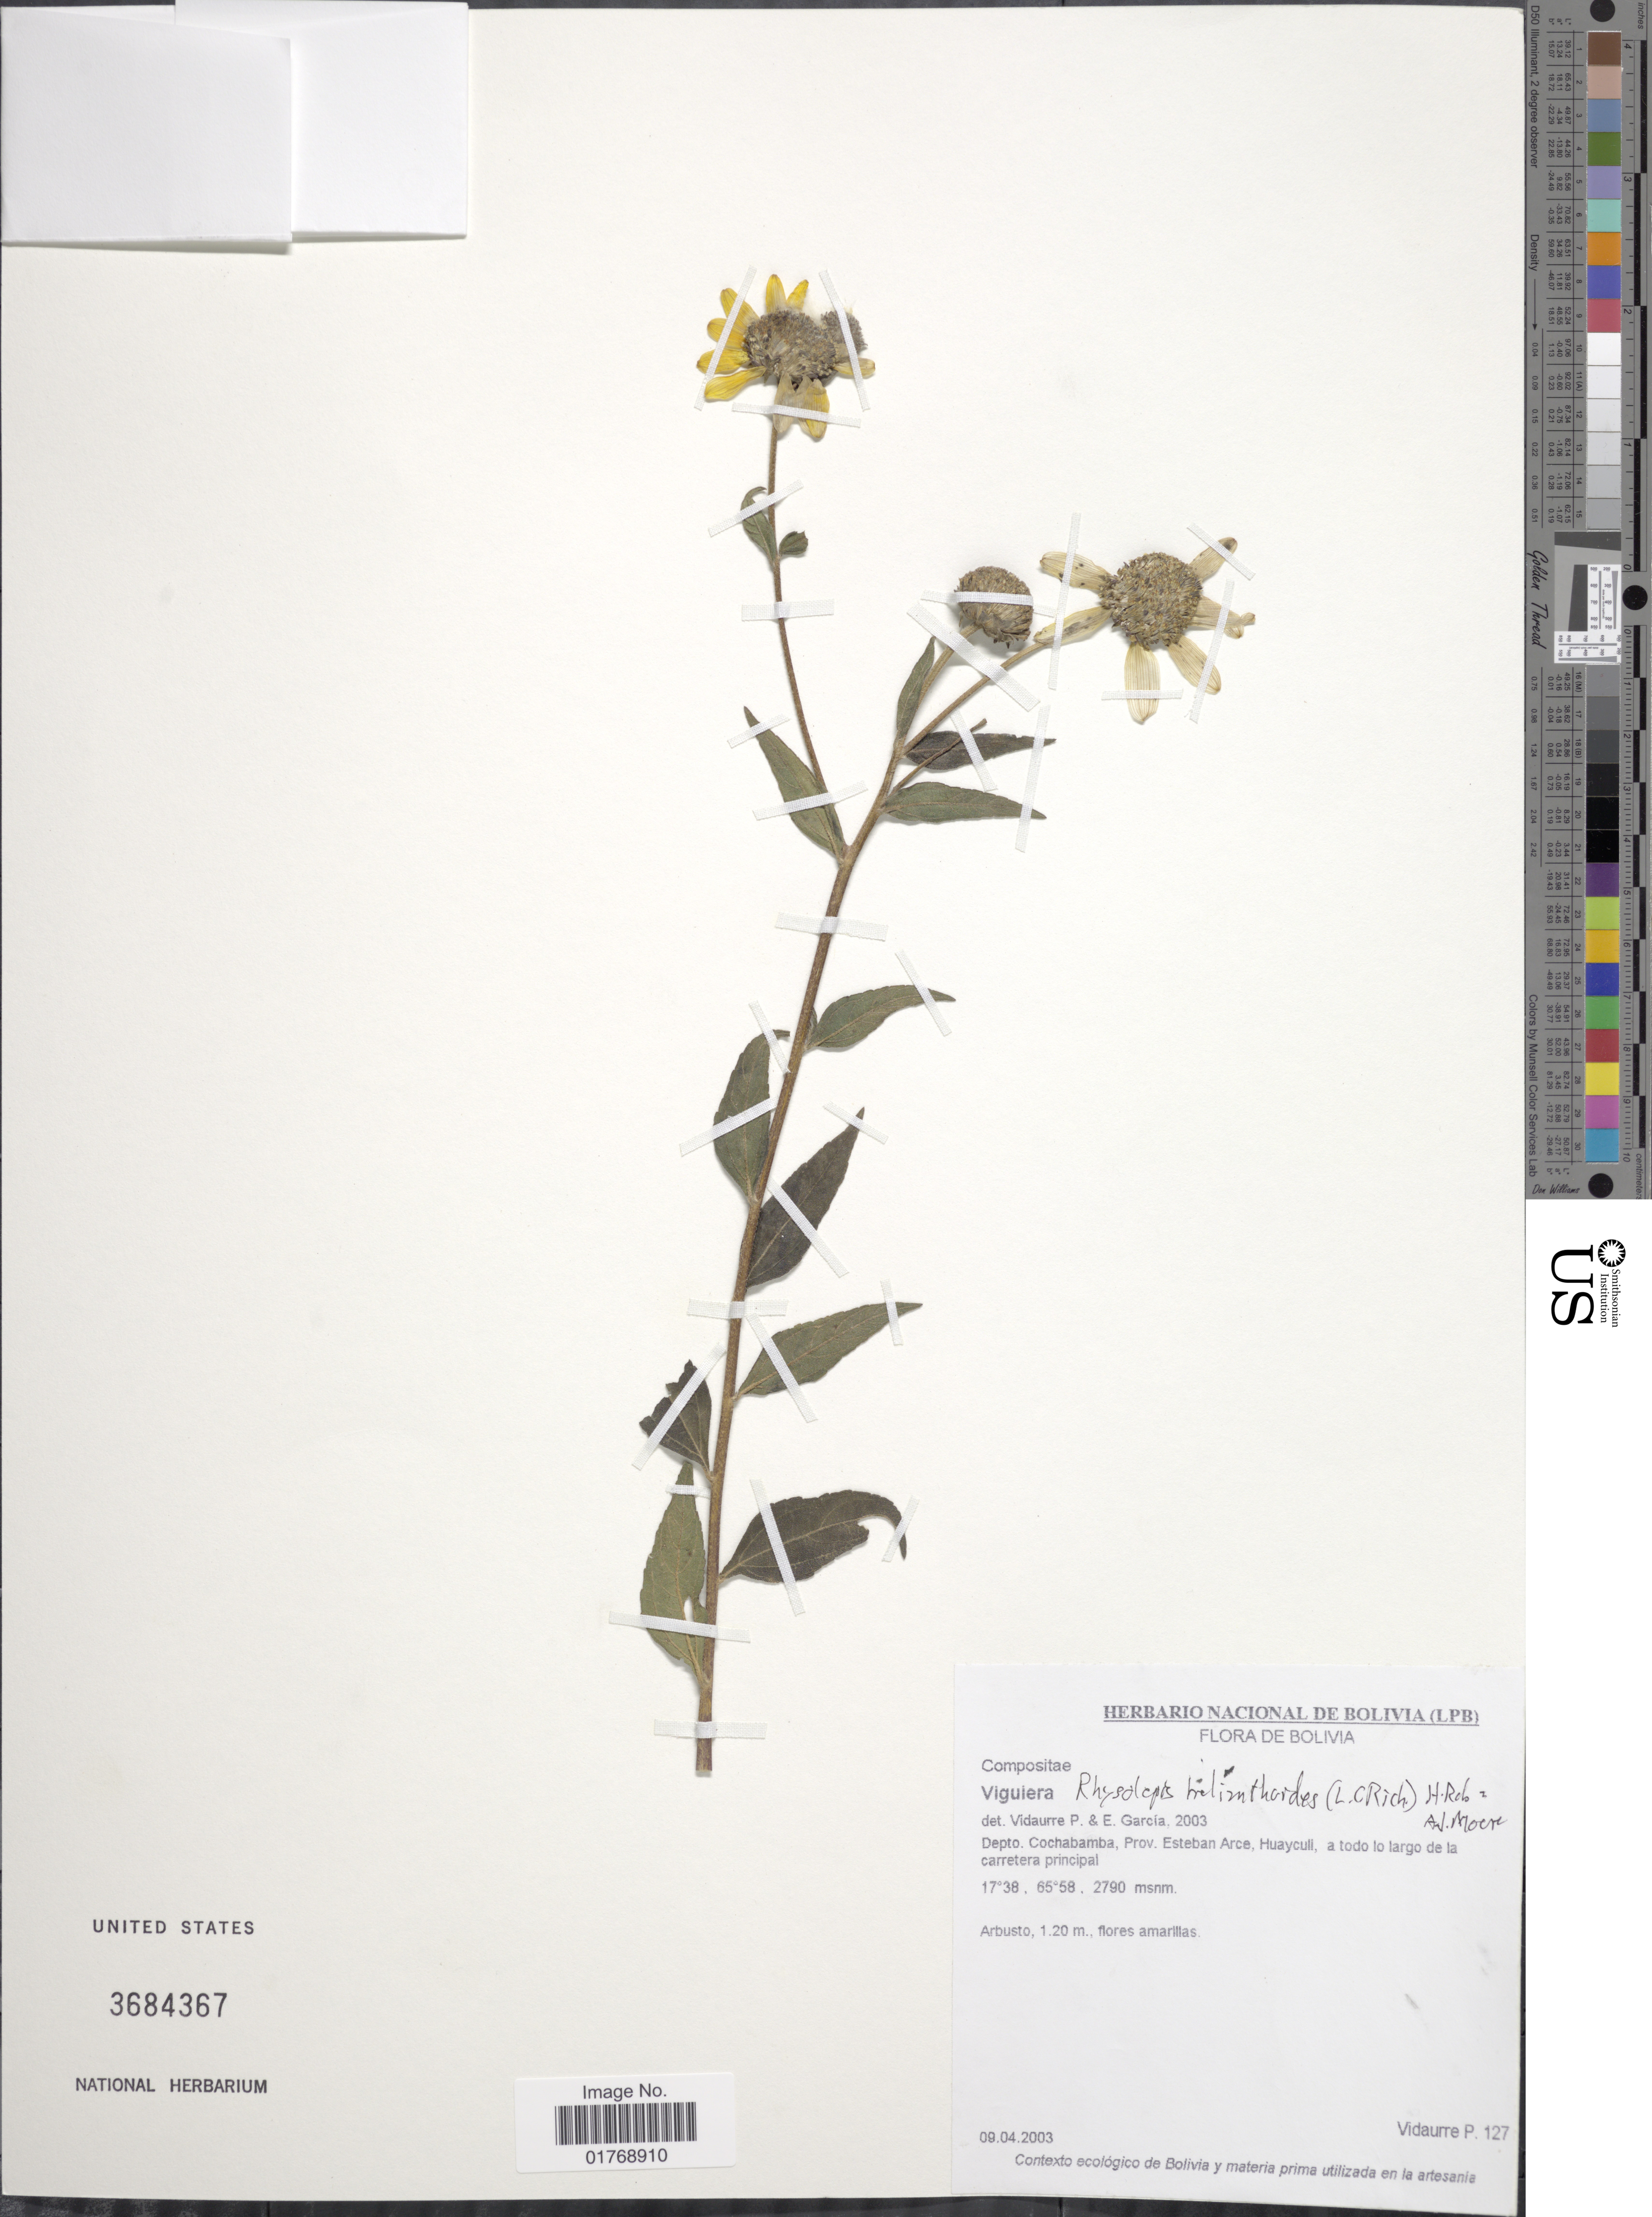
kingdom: Plantae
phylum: Tracheophyta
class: Magnoliopsida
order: Asterales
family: Asteraceae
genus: Viguiera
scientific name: Viguiera procumbens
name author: (Pers.) S.F. Blake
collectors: P. Vidaurre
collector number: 127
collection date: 2003-04-09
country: Bolivia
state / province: Cochabamba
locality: Depto. Cochabamba, Prov. Esteban Arce, Huaycull, a todo lo largo de la carretera principal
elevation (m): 2790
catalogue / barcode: US 3684367